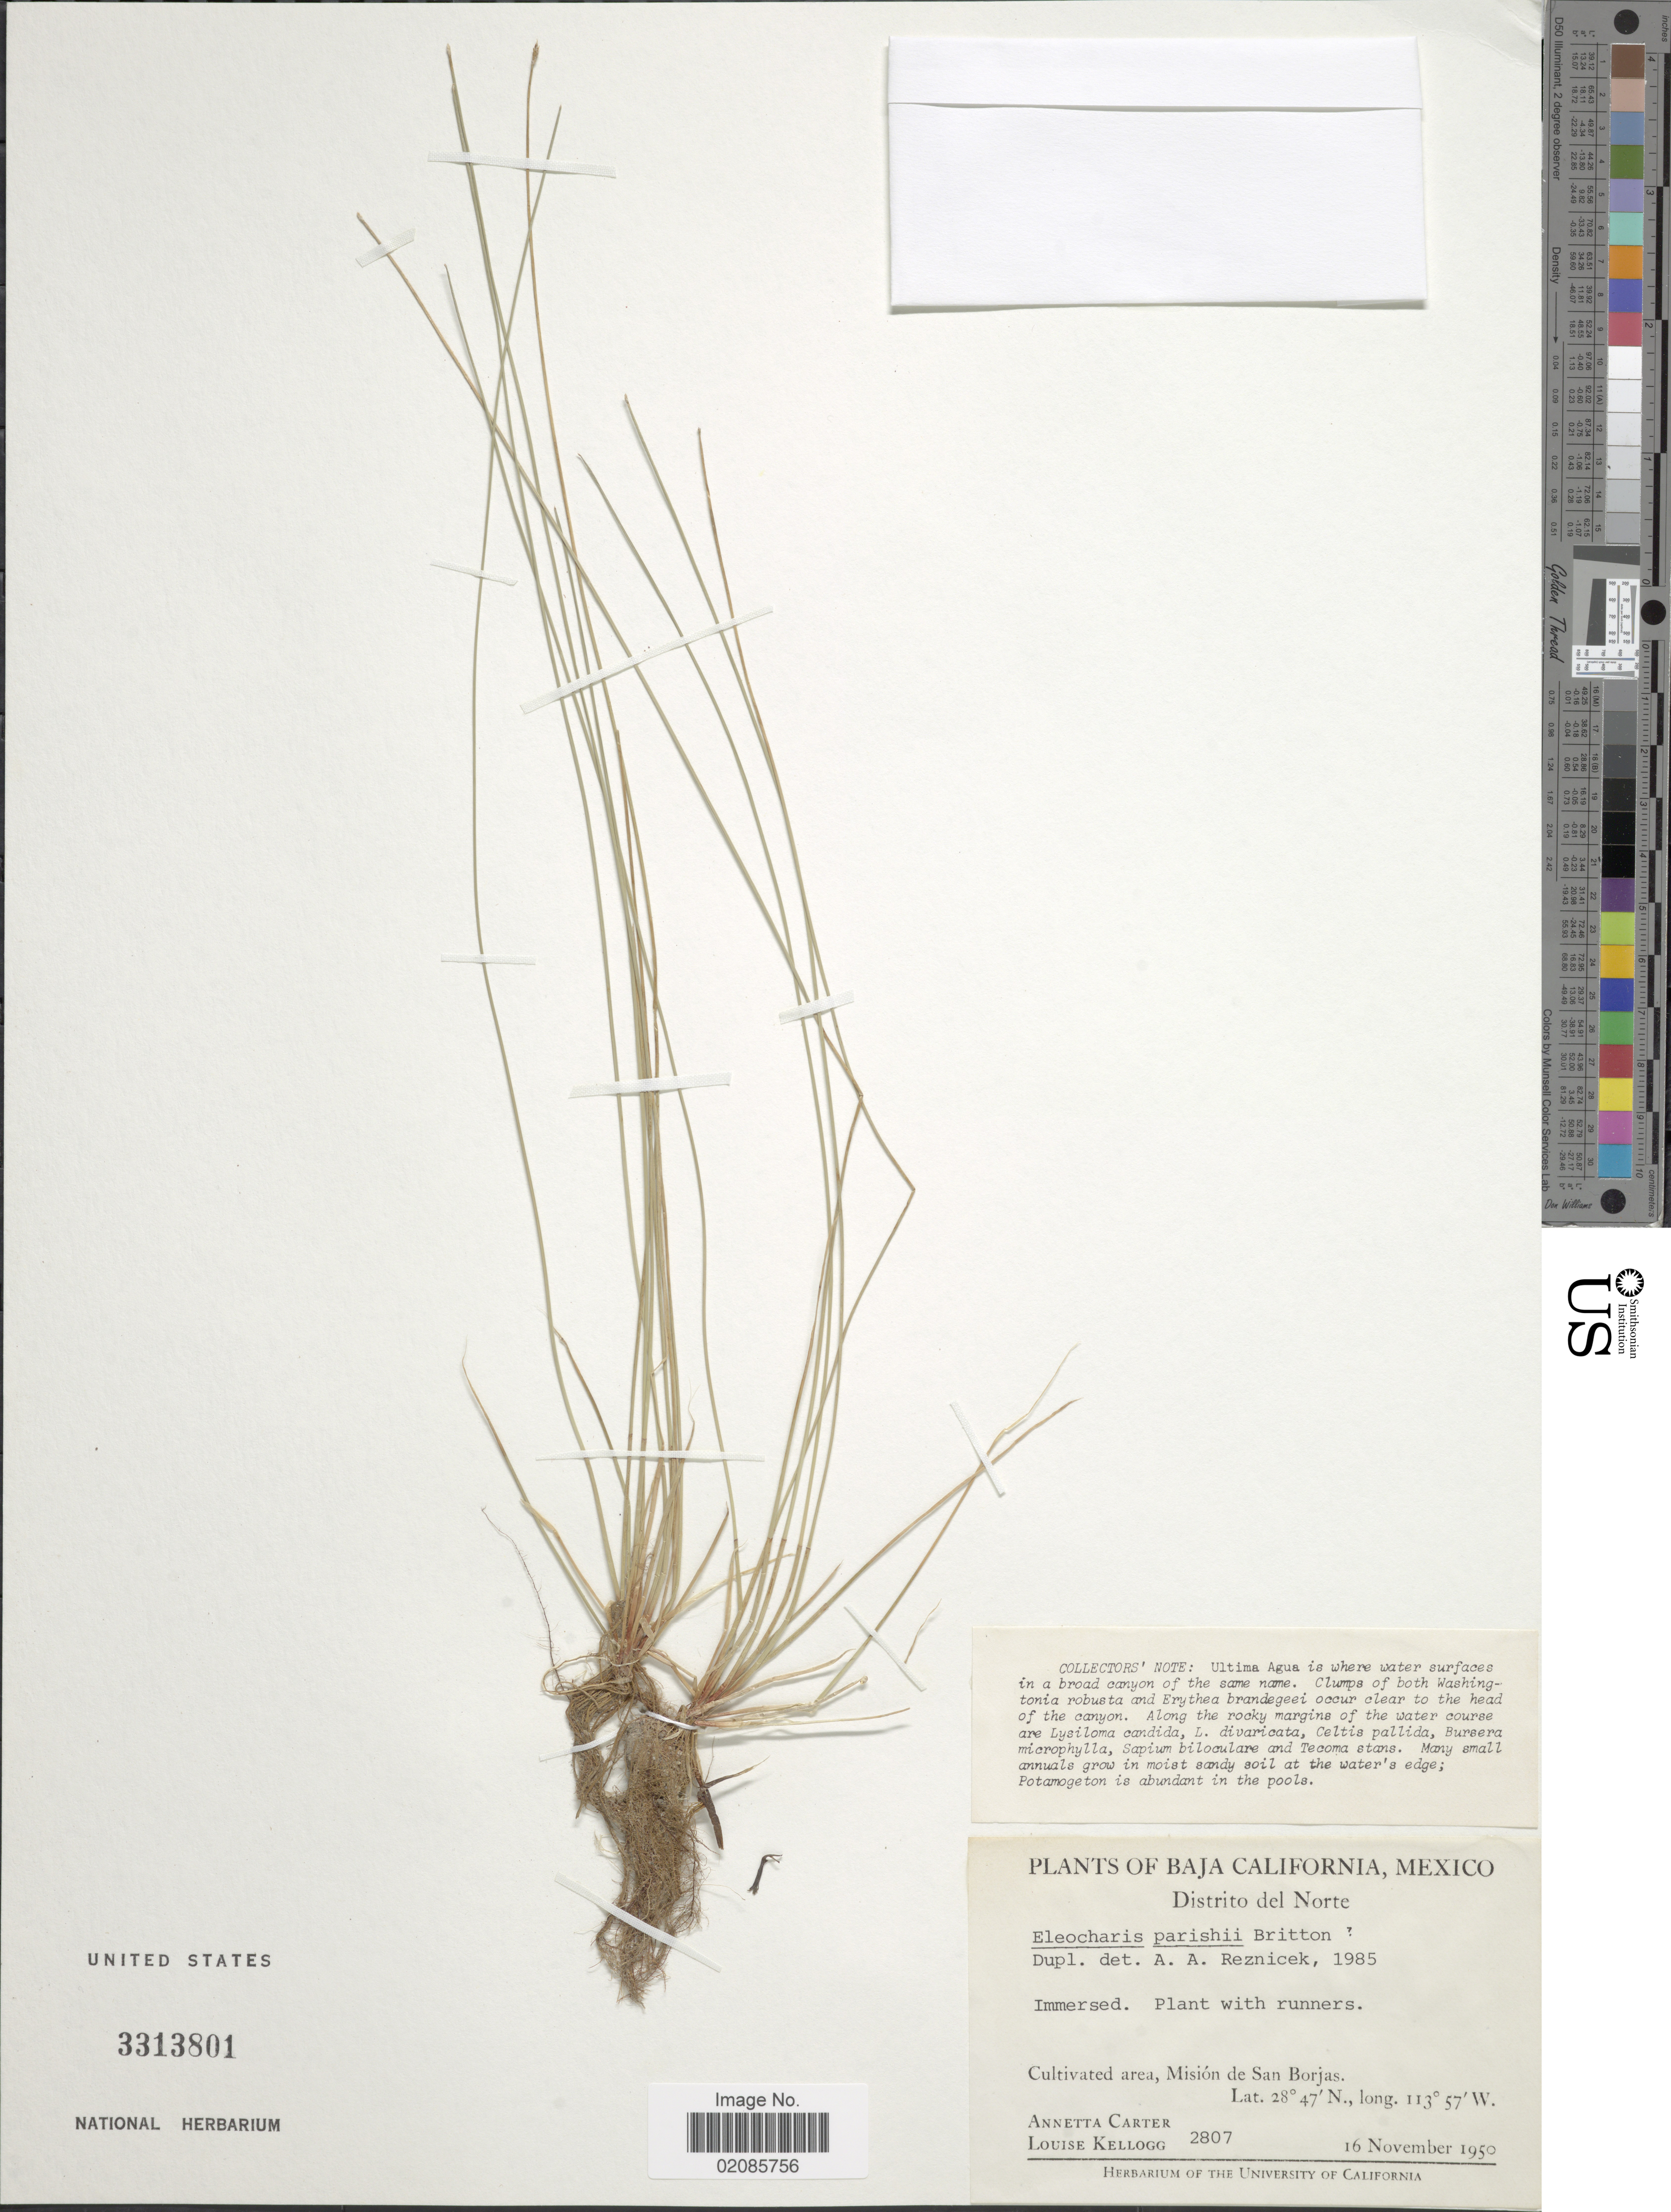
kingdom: Plantae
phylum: Tracheophyta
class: Liliopsida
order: Poales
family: Cyperaceae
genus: Eleocharis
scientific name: Eleocharis parishii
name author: Britton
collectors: A. Carter & L. Kellogg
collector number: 2807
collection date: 1950-11-16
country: Mexico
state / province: Baja California Norte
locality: Cultivated area, Mision de San Borjas.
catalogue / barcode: US 3313801